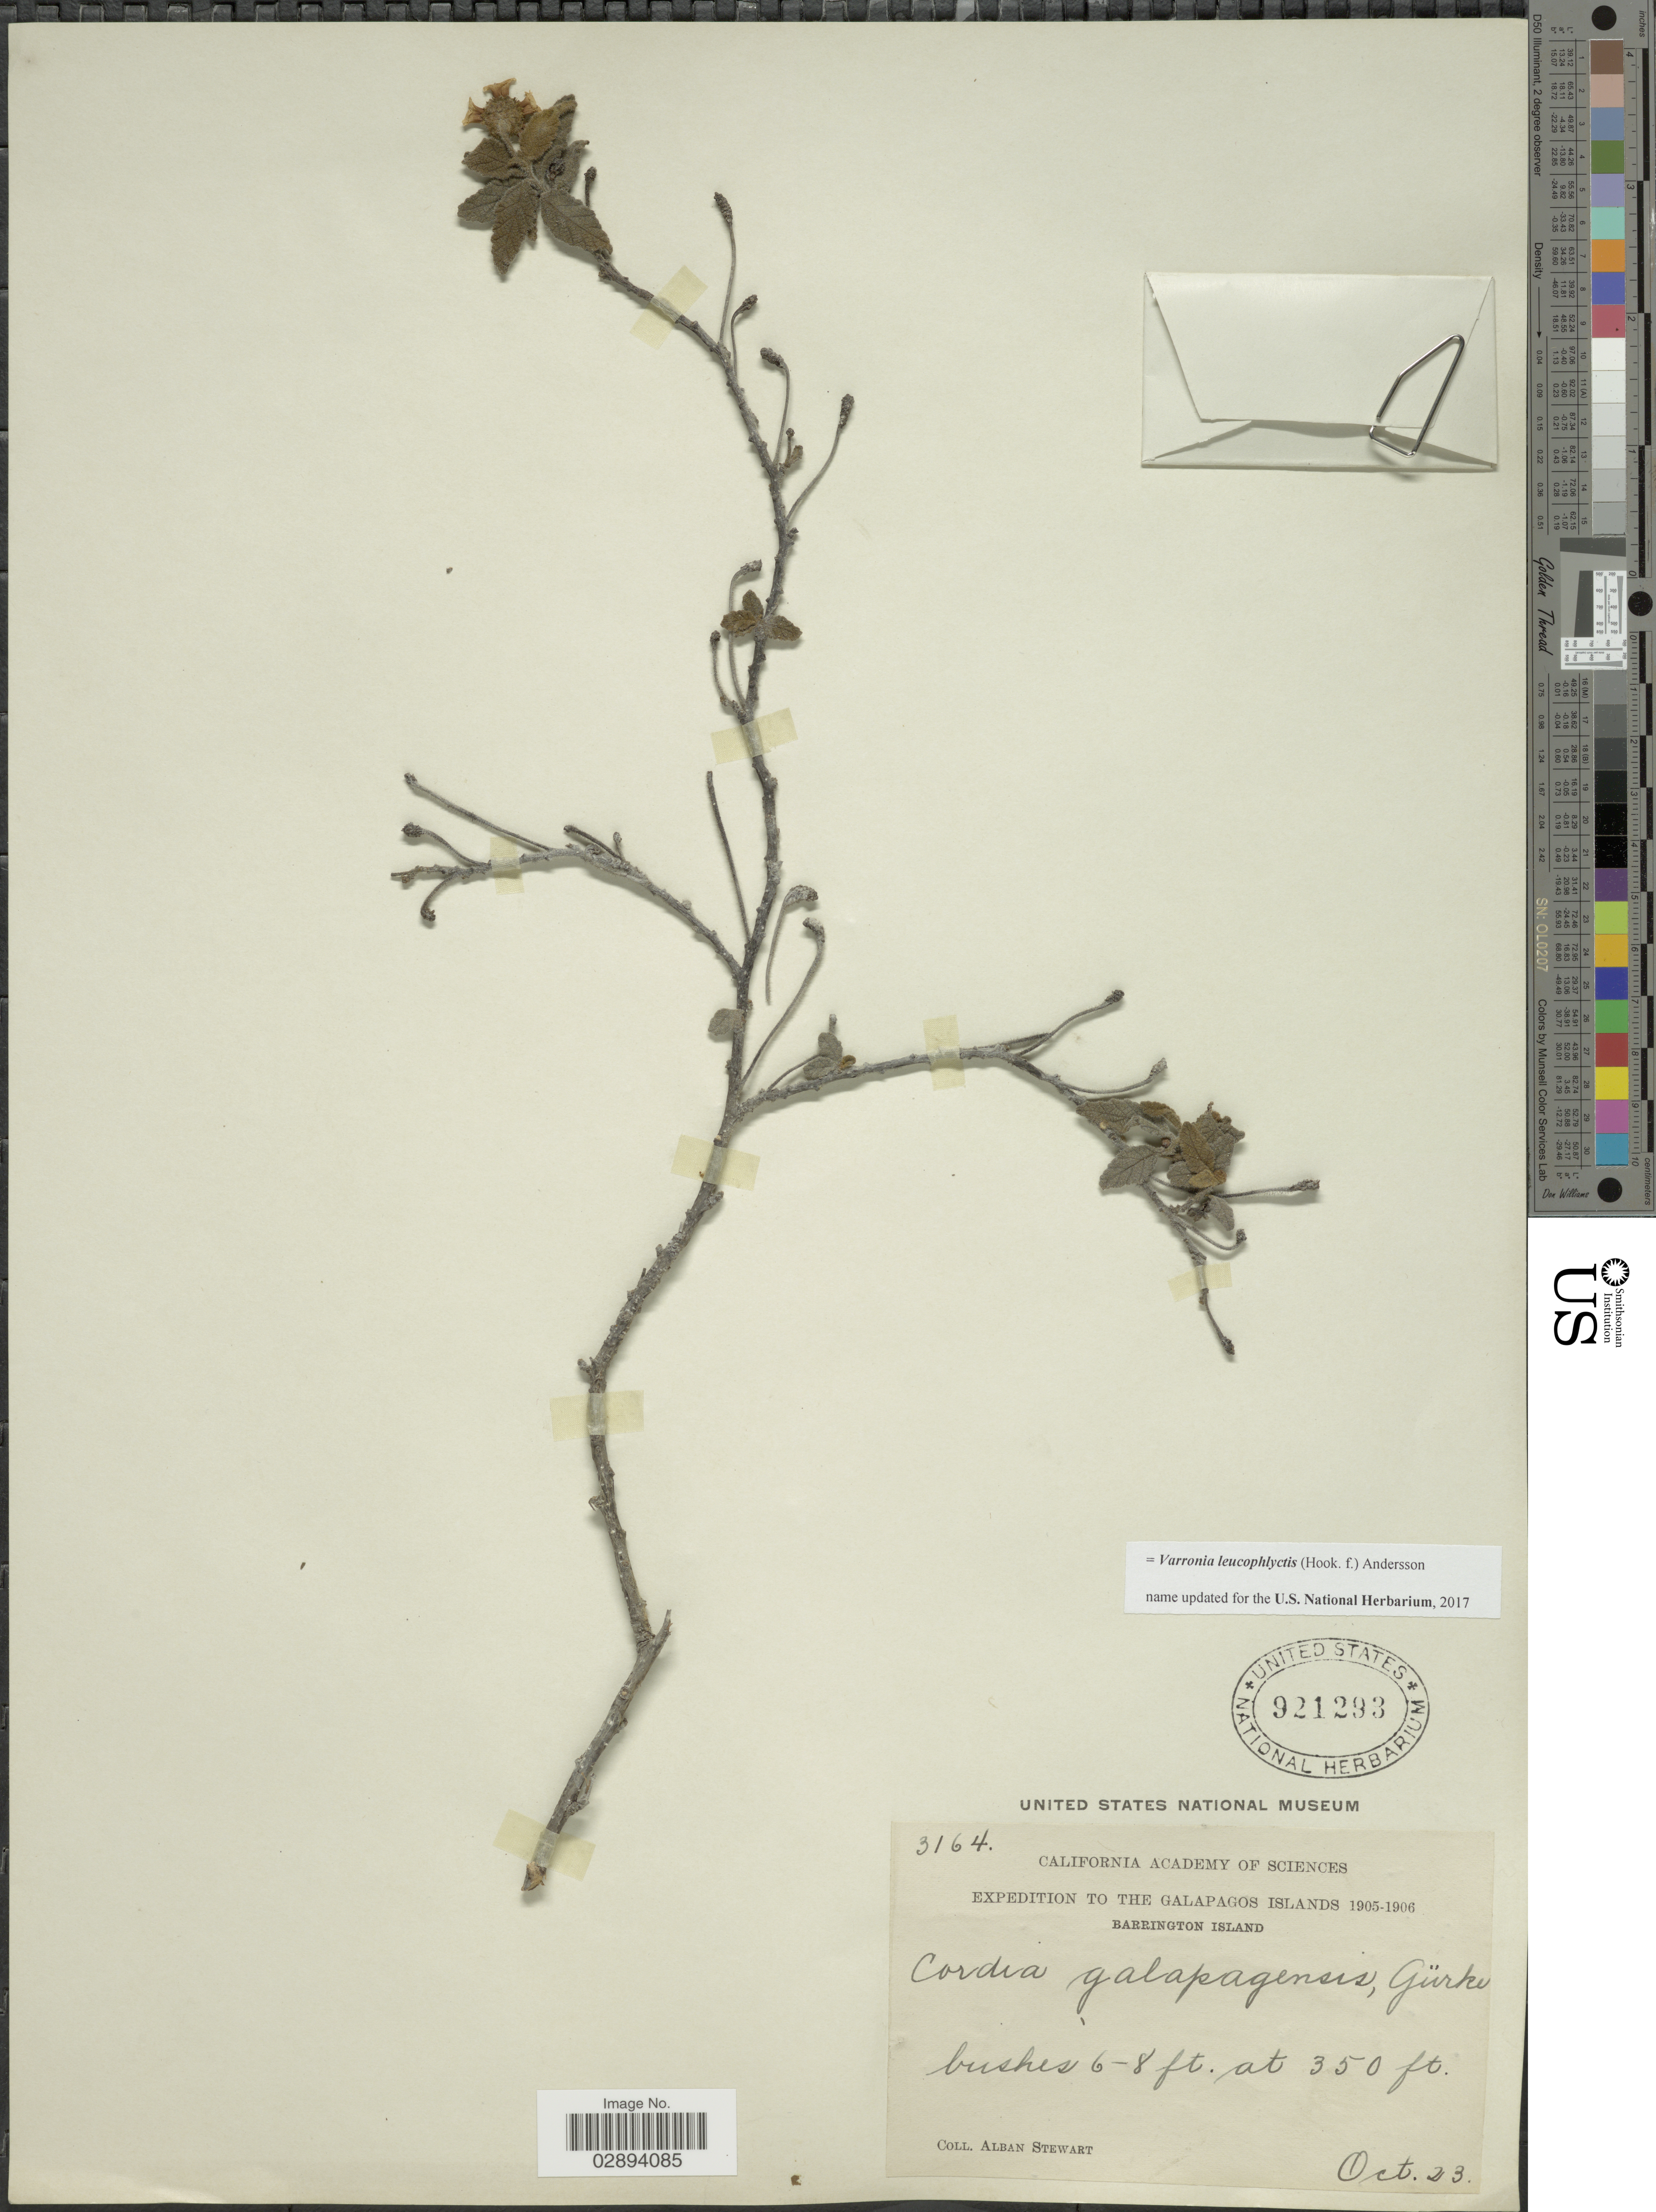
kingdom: Plantae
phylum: Tracheophyta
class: Magnoliopsida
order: Boraginales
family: Cordiaceae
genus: Varronia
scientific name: Varronia leucophyctis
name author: (Hook. f.) Andersson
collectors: A. Stewart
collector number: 3164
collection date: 1905-10-23/1906-10-23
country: Ecuador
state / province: Colón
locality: Galapagos Islands, Barrington Island.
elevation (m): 107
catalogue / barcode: US 921293